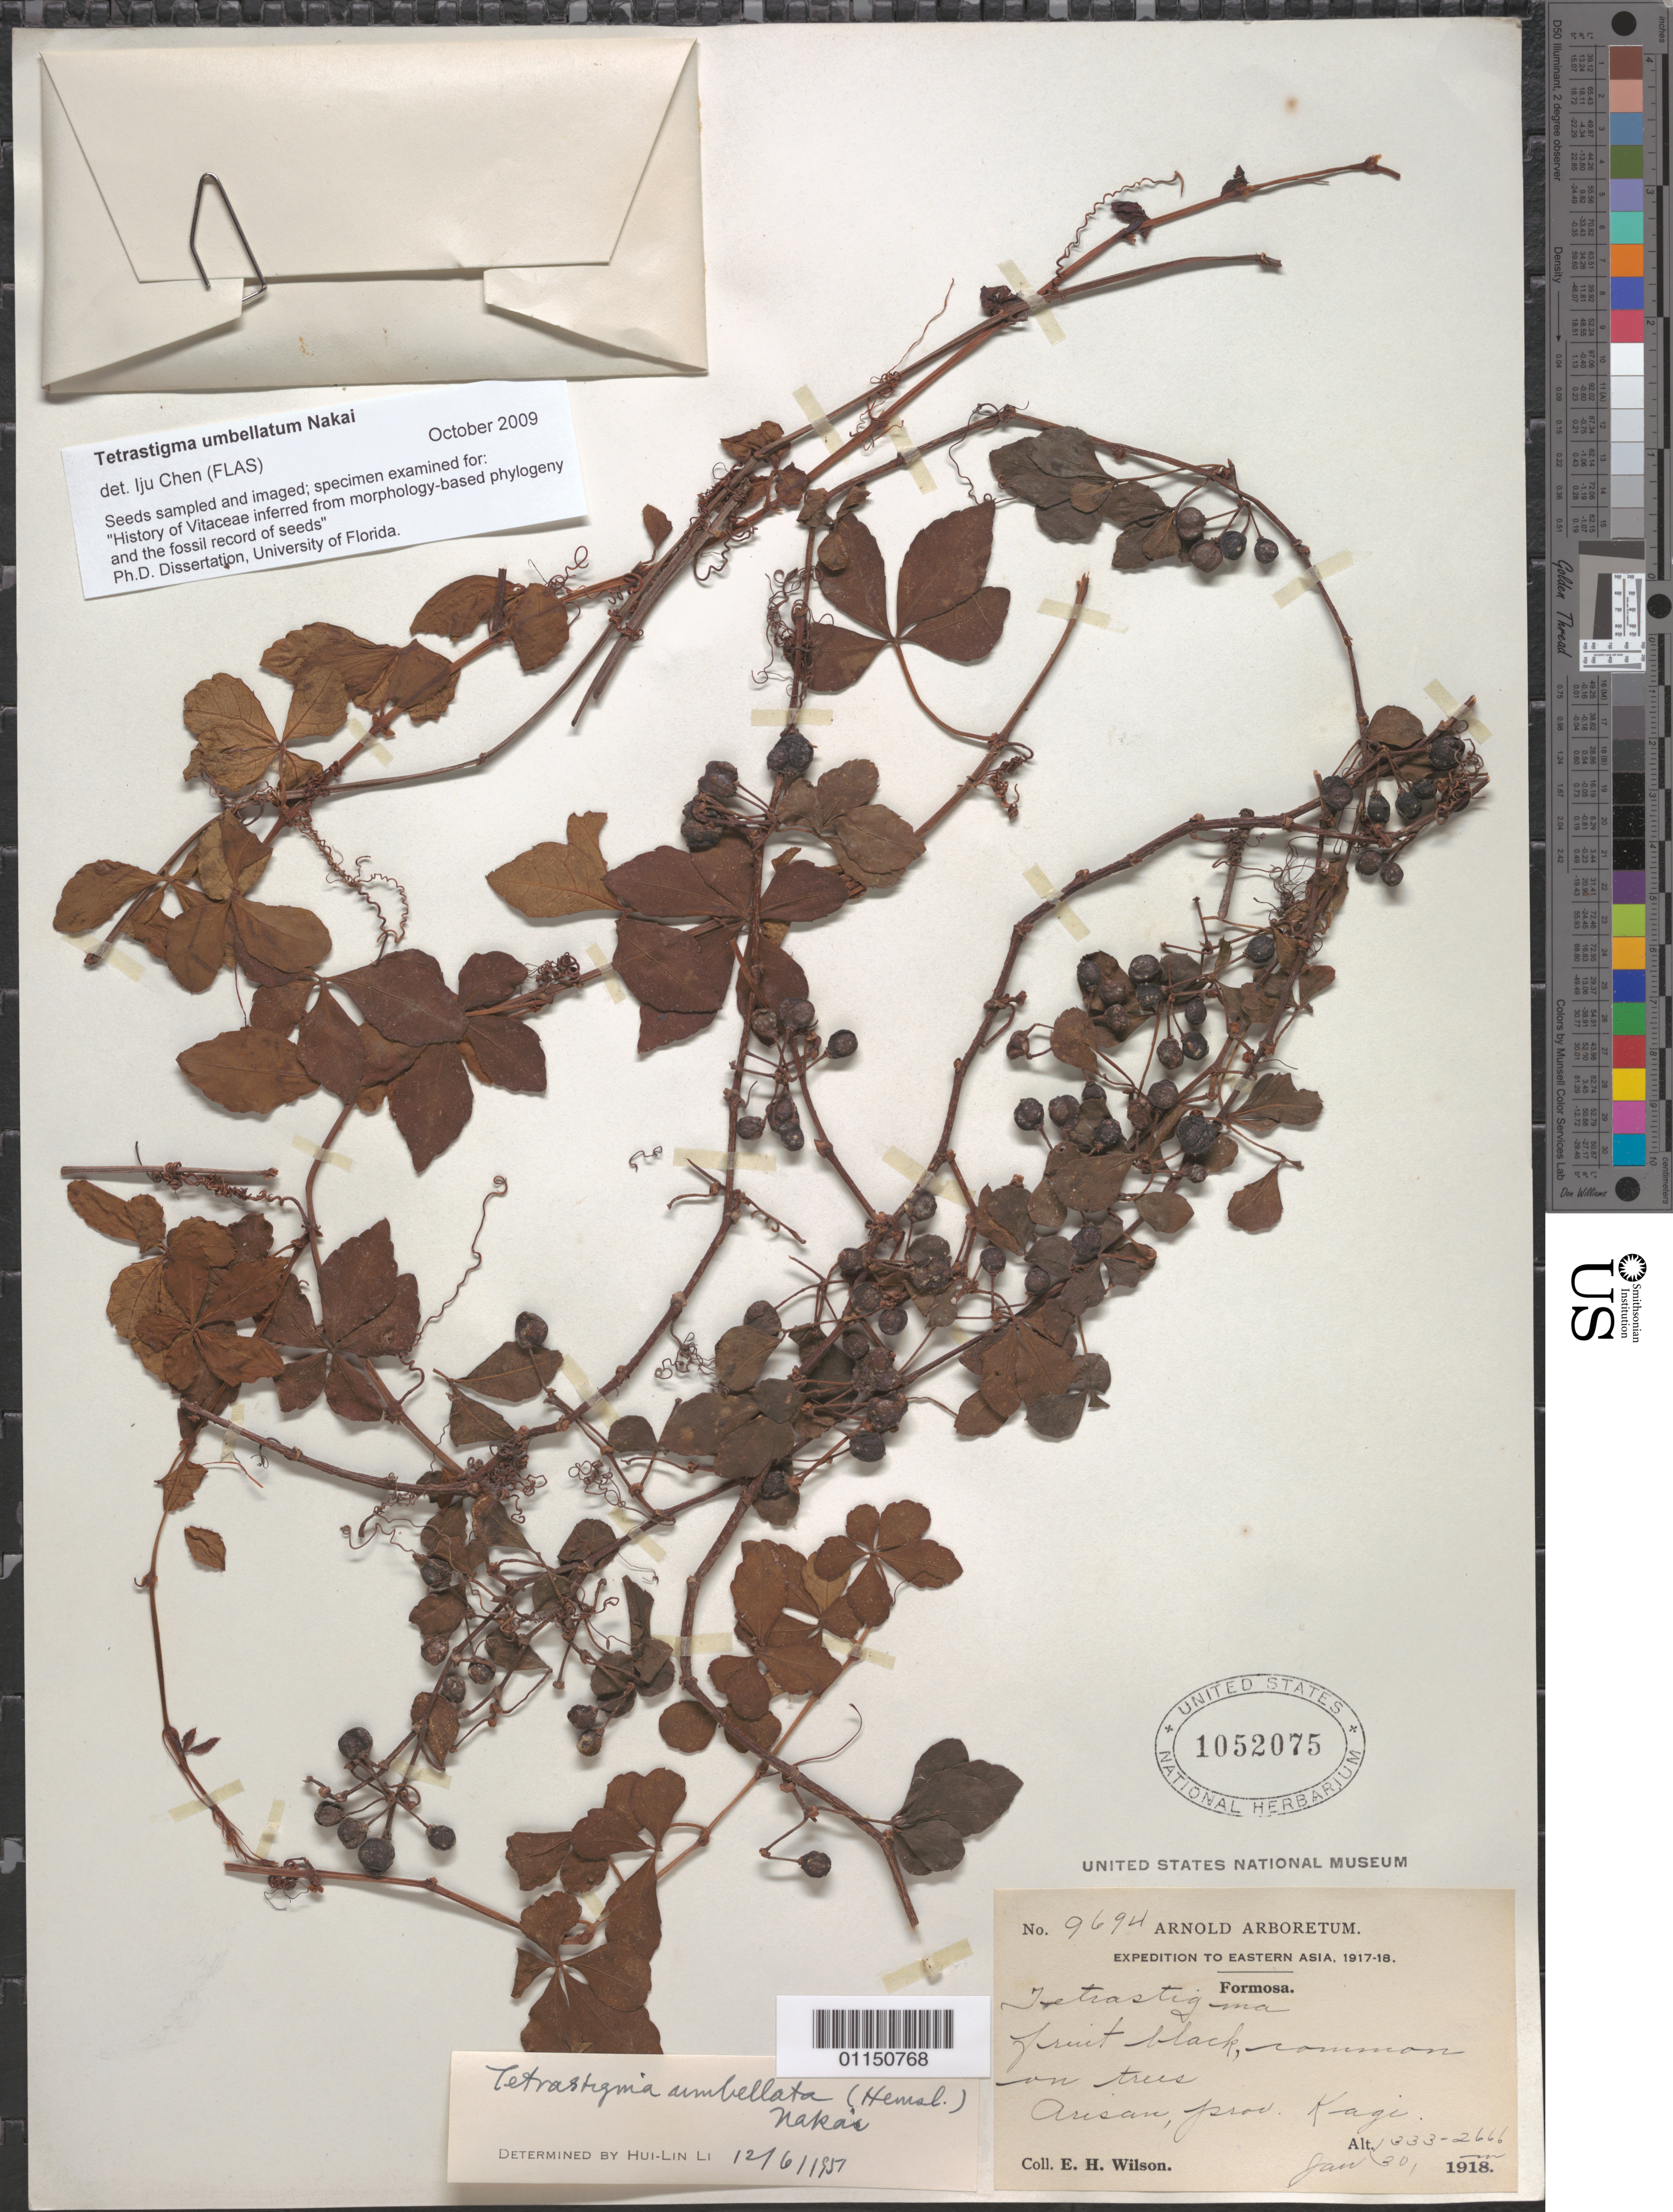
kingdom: Plantae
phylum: Tracheophyta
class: Magnoliopsida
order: Vitales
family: Vitaceae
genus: Tetrastigma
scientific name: Tetrastigma umbellatum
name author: (Hemsl.) Nakai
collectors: E. H. Wilson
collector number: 9694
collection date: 1918-01-30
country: Taiwan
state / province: Kagi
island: Taiwan [Formosa]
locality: Formosa, Ausan.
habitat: Common on trees.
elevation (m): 1333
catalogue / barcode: US 1052075